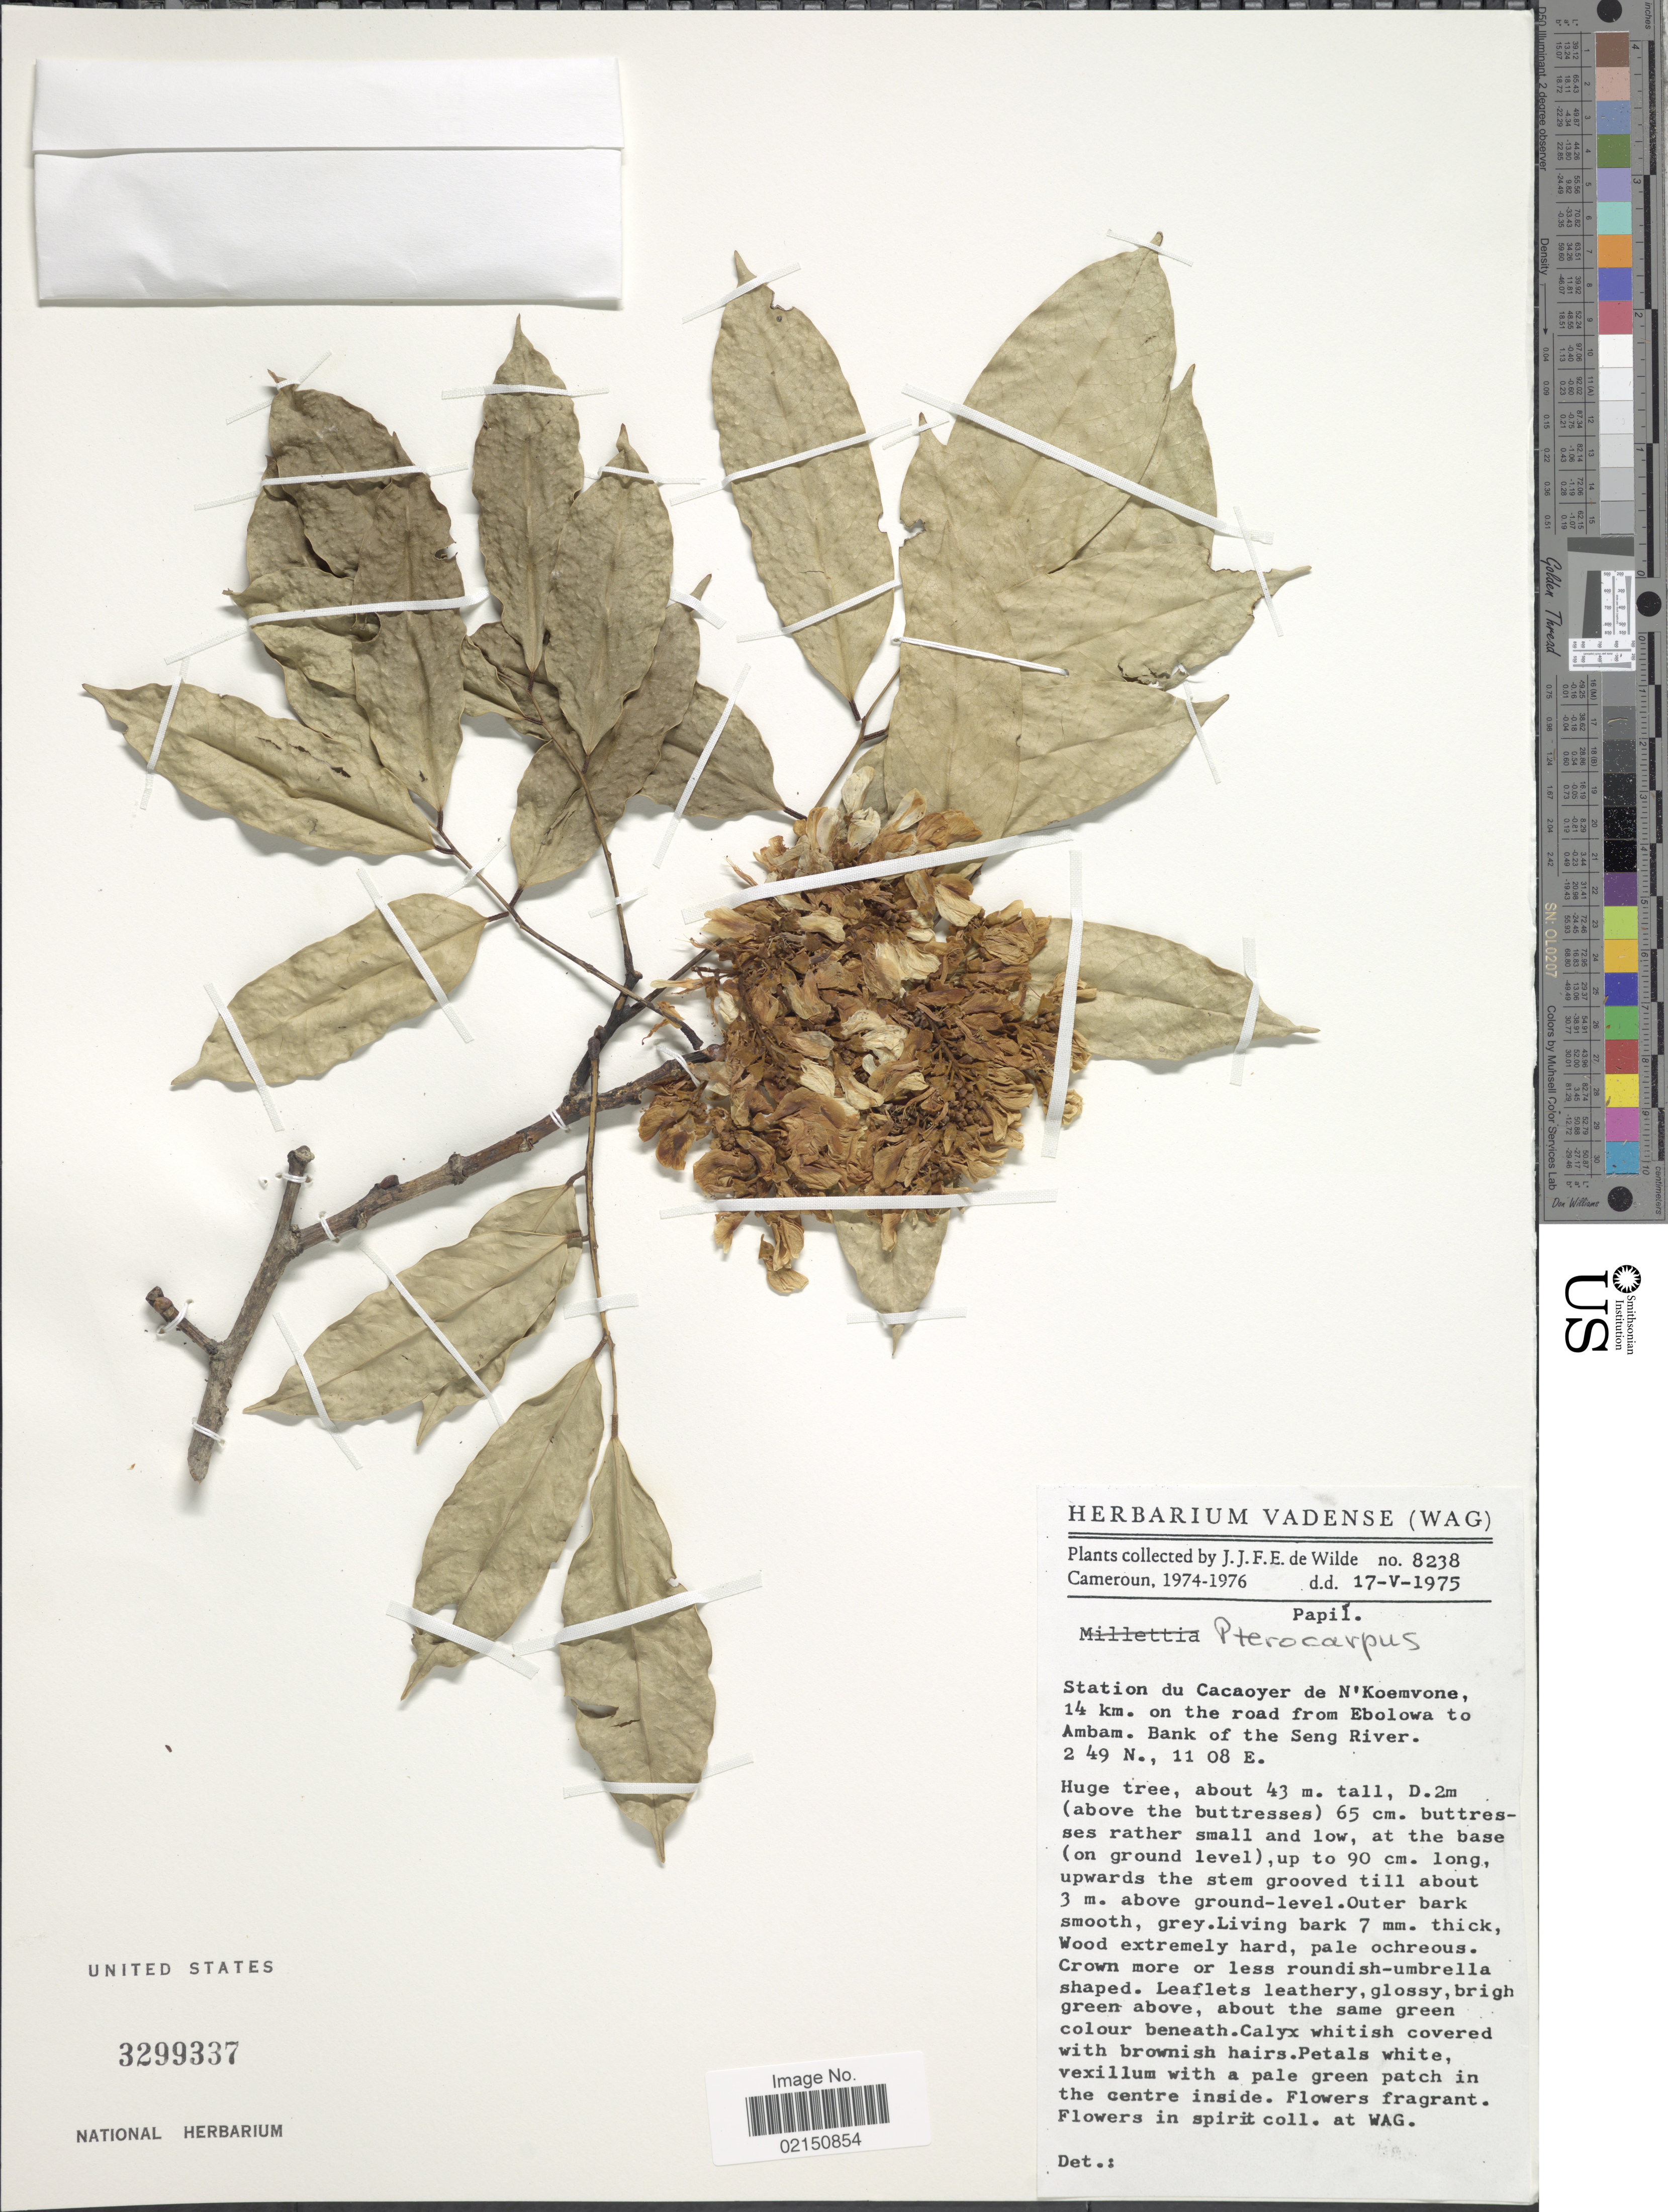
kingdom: Plantae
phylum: Tracheophyta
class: Magnoliopsida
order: Fabales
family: Fabaceae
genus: Pterocarpus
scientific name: Pterocarpus sp.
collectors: J.J. de Wilde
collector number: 8238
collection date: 1975-05-17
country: Cameroon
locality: Station du Cacaoyer de N'Koemvone, 14 km. on the road from Ebolowa to Ambam. Bank of the Seng River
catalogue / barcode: US 3299337